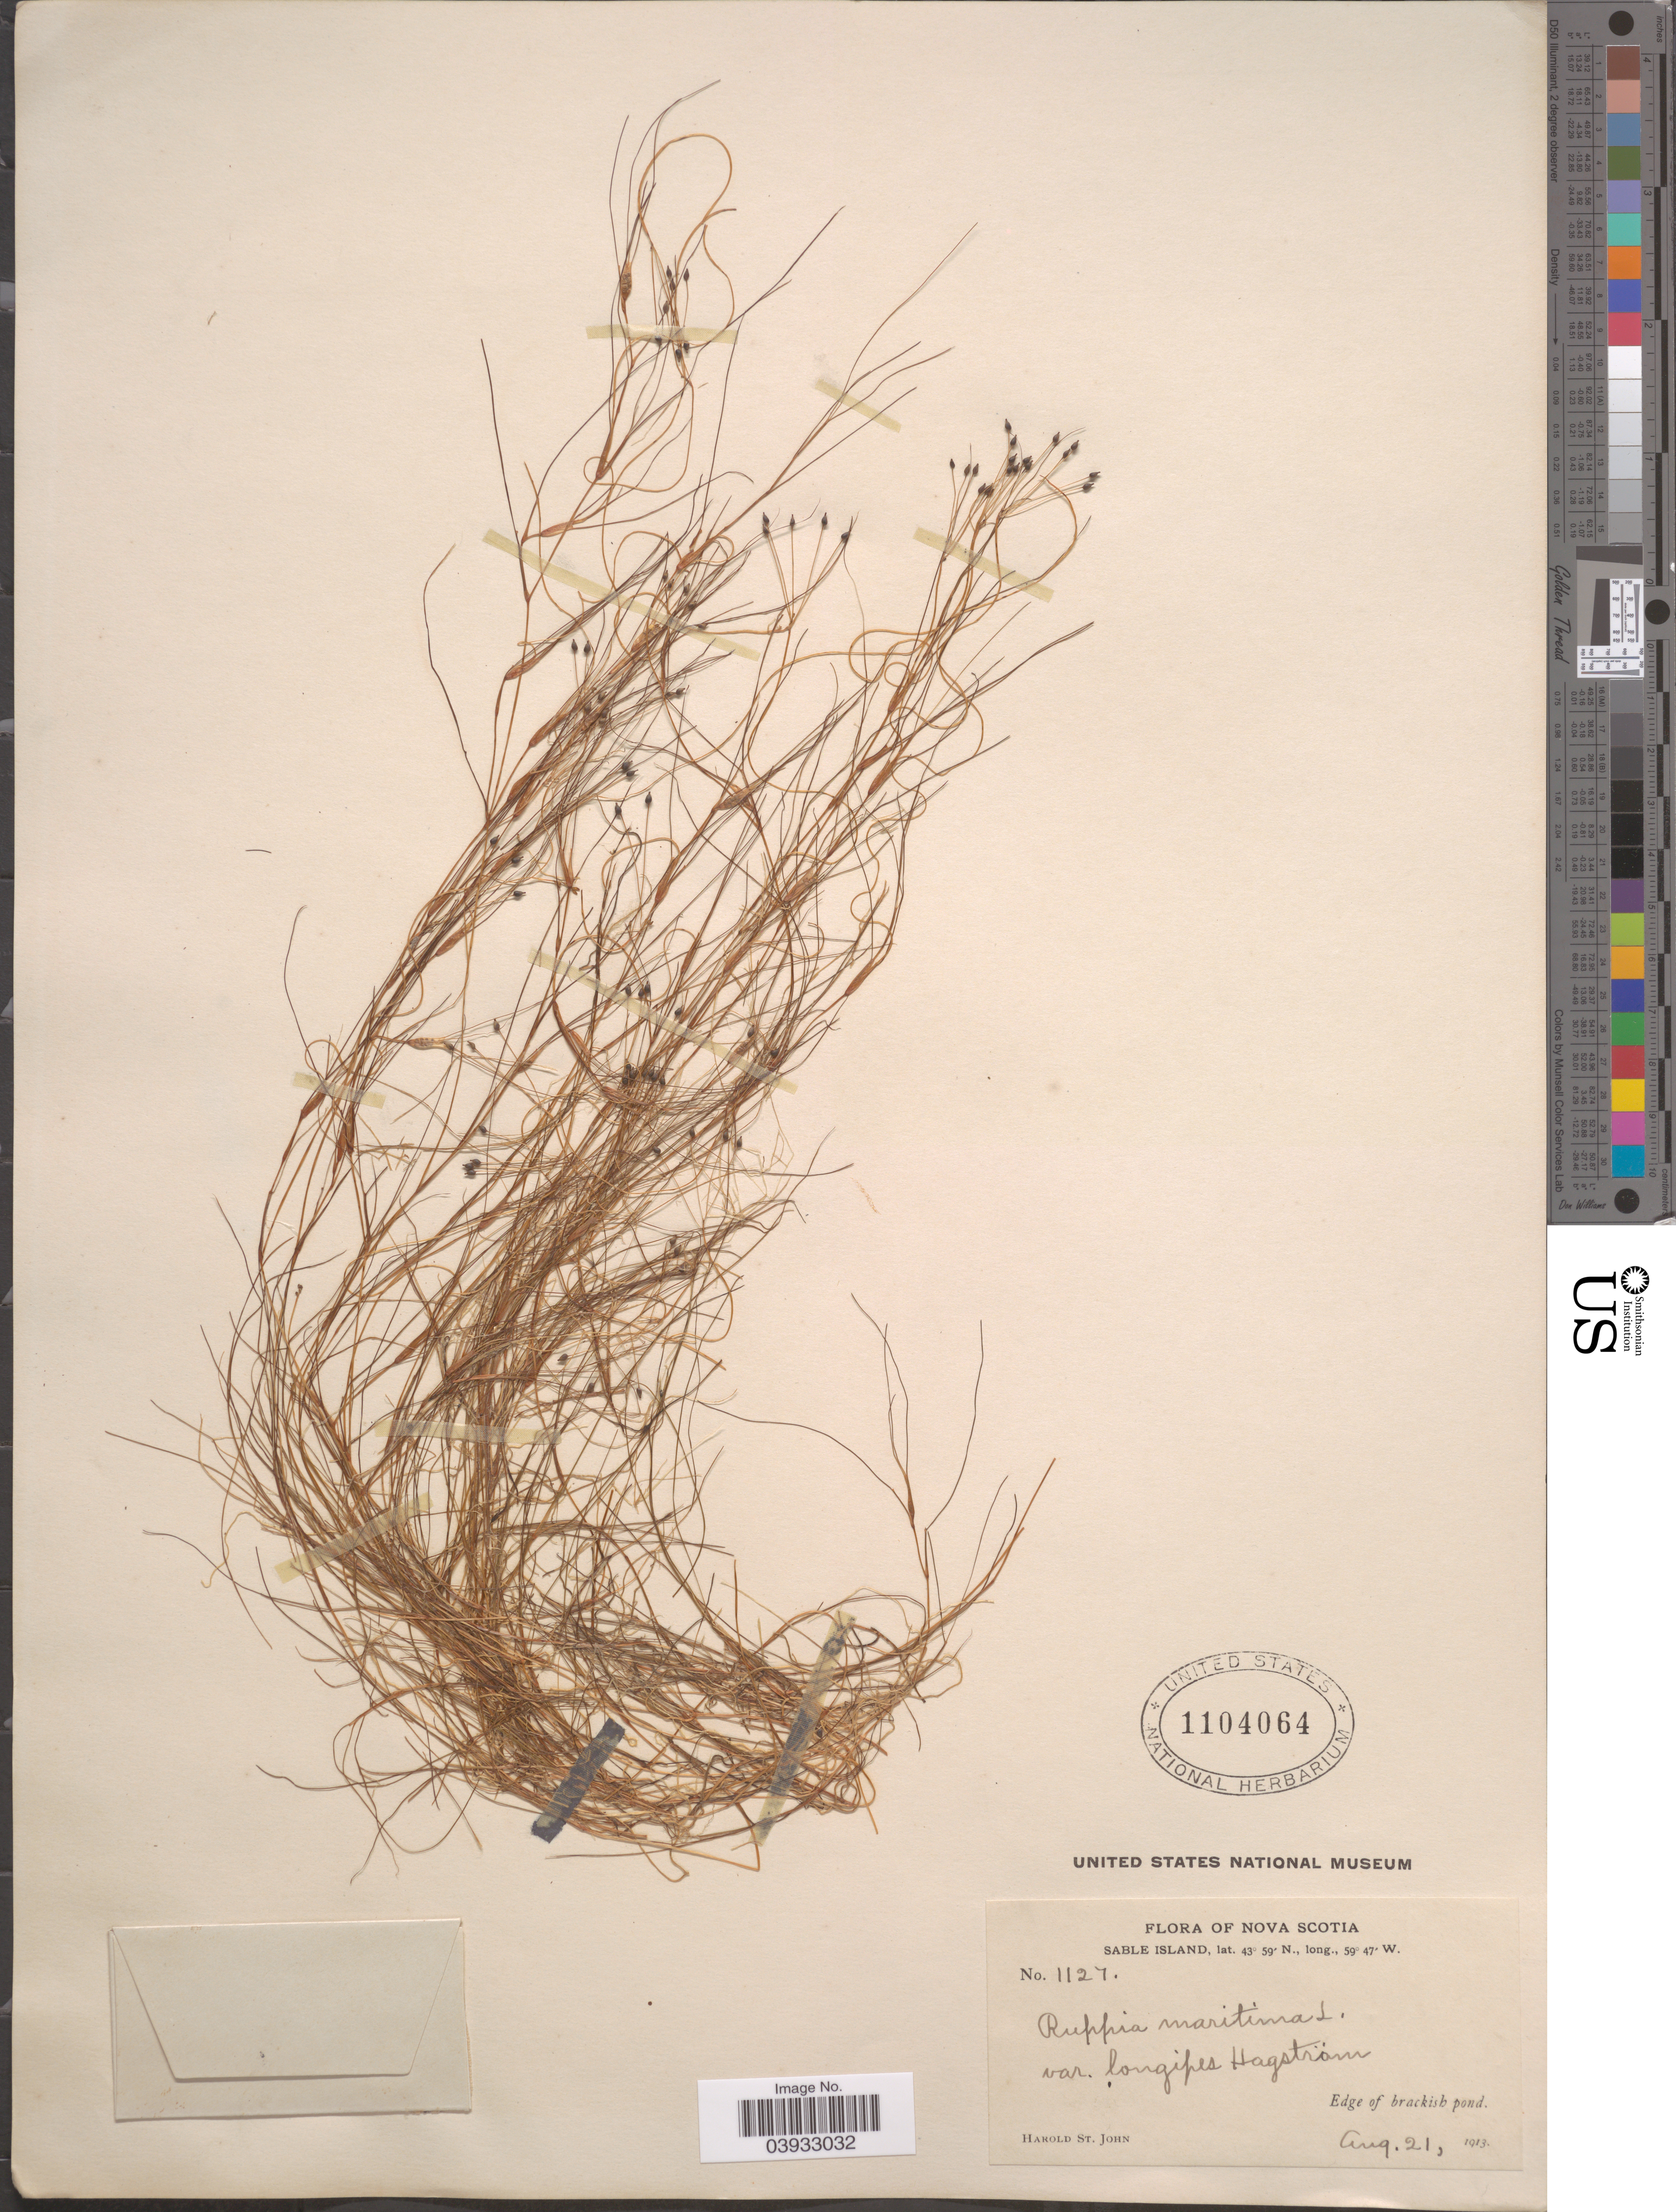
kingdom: Plantae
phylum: Tracheophyta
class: Liliopsida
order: Alismatales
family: Ruppiaceae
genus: Ruppia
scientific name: Ruppia maritima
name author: L.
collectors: H. St. John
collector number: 1127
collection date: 1913-08-21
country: Canada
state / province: Nova Scotia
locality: Sable Island.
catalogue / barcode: US 1104064